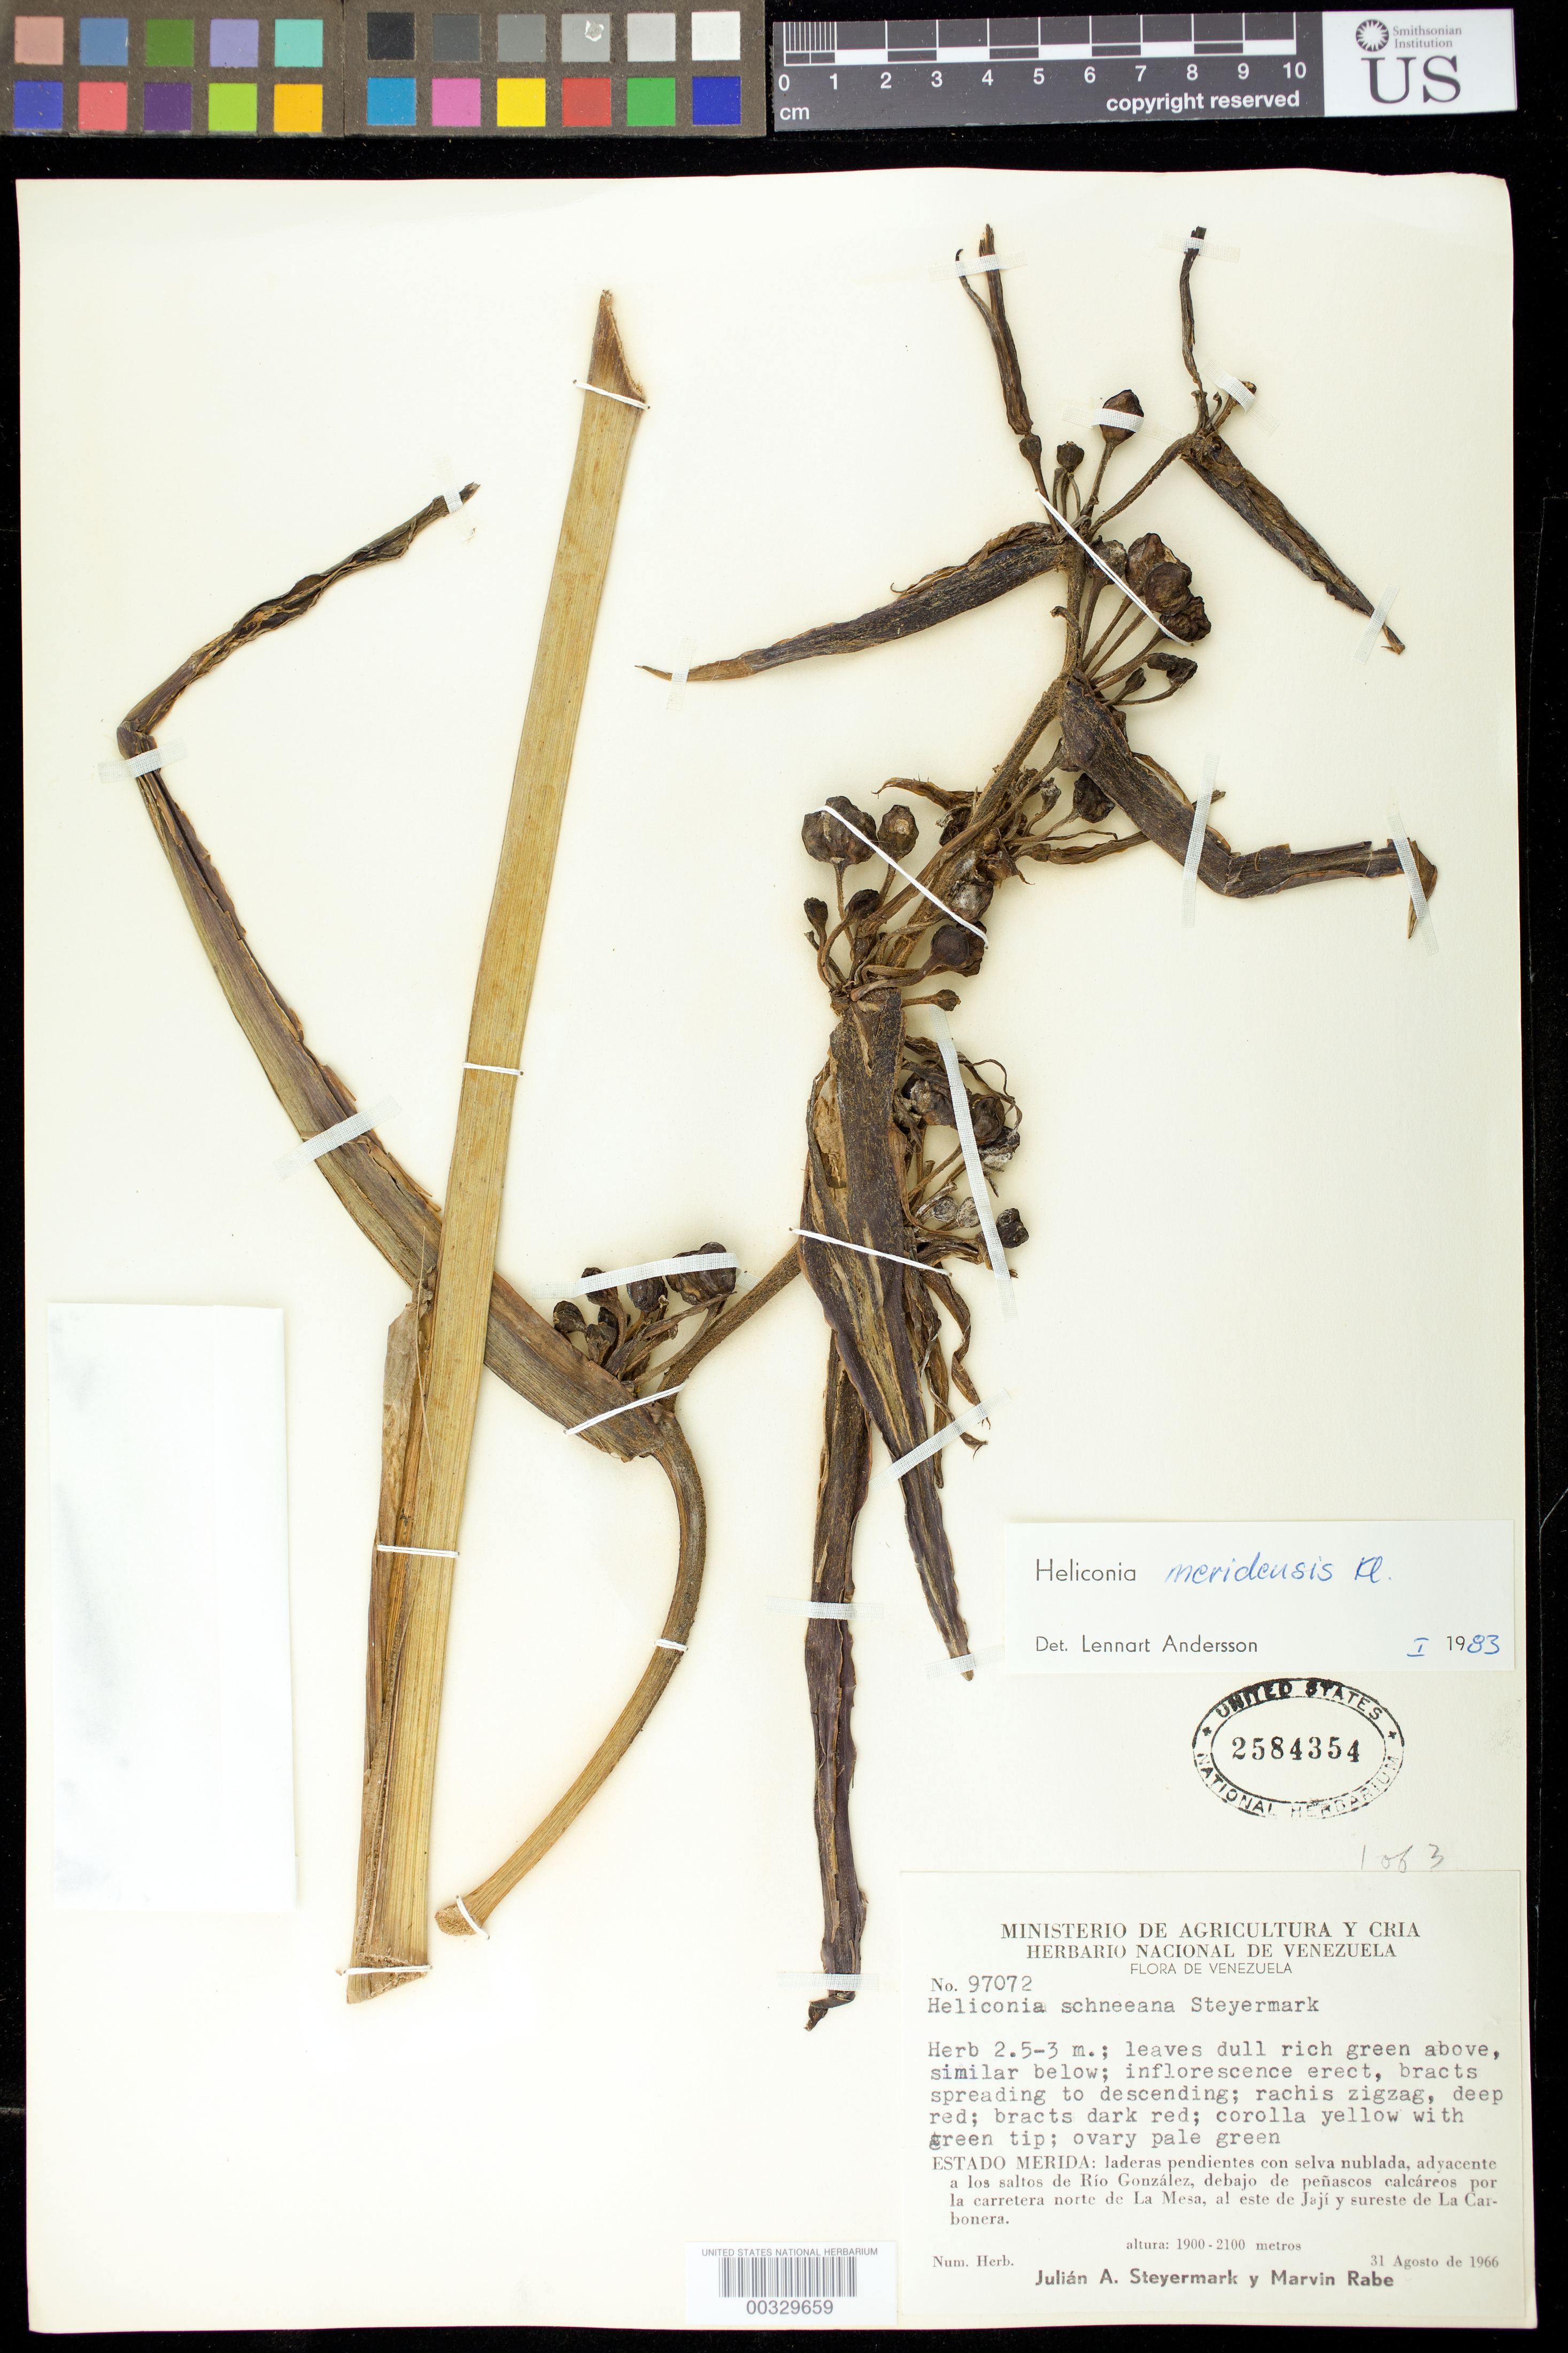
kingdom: Plantae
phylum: Tracheophyta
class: Magnoliopsida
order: Saxifragales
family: Grossulariaceae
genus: Ribes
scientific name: Ribes atropurpureum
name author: C.A. Mey.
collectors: J. Steyermark & M. Rabe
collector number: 97072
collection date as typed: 31 Aug 1966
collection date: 1966-08-31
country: Venezuela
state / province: Mérida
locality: Highway n of la mesa, e of jaji and se of la carbonera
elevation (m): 1900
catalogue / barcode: US 2584354